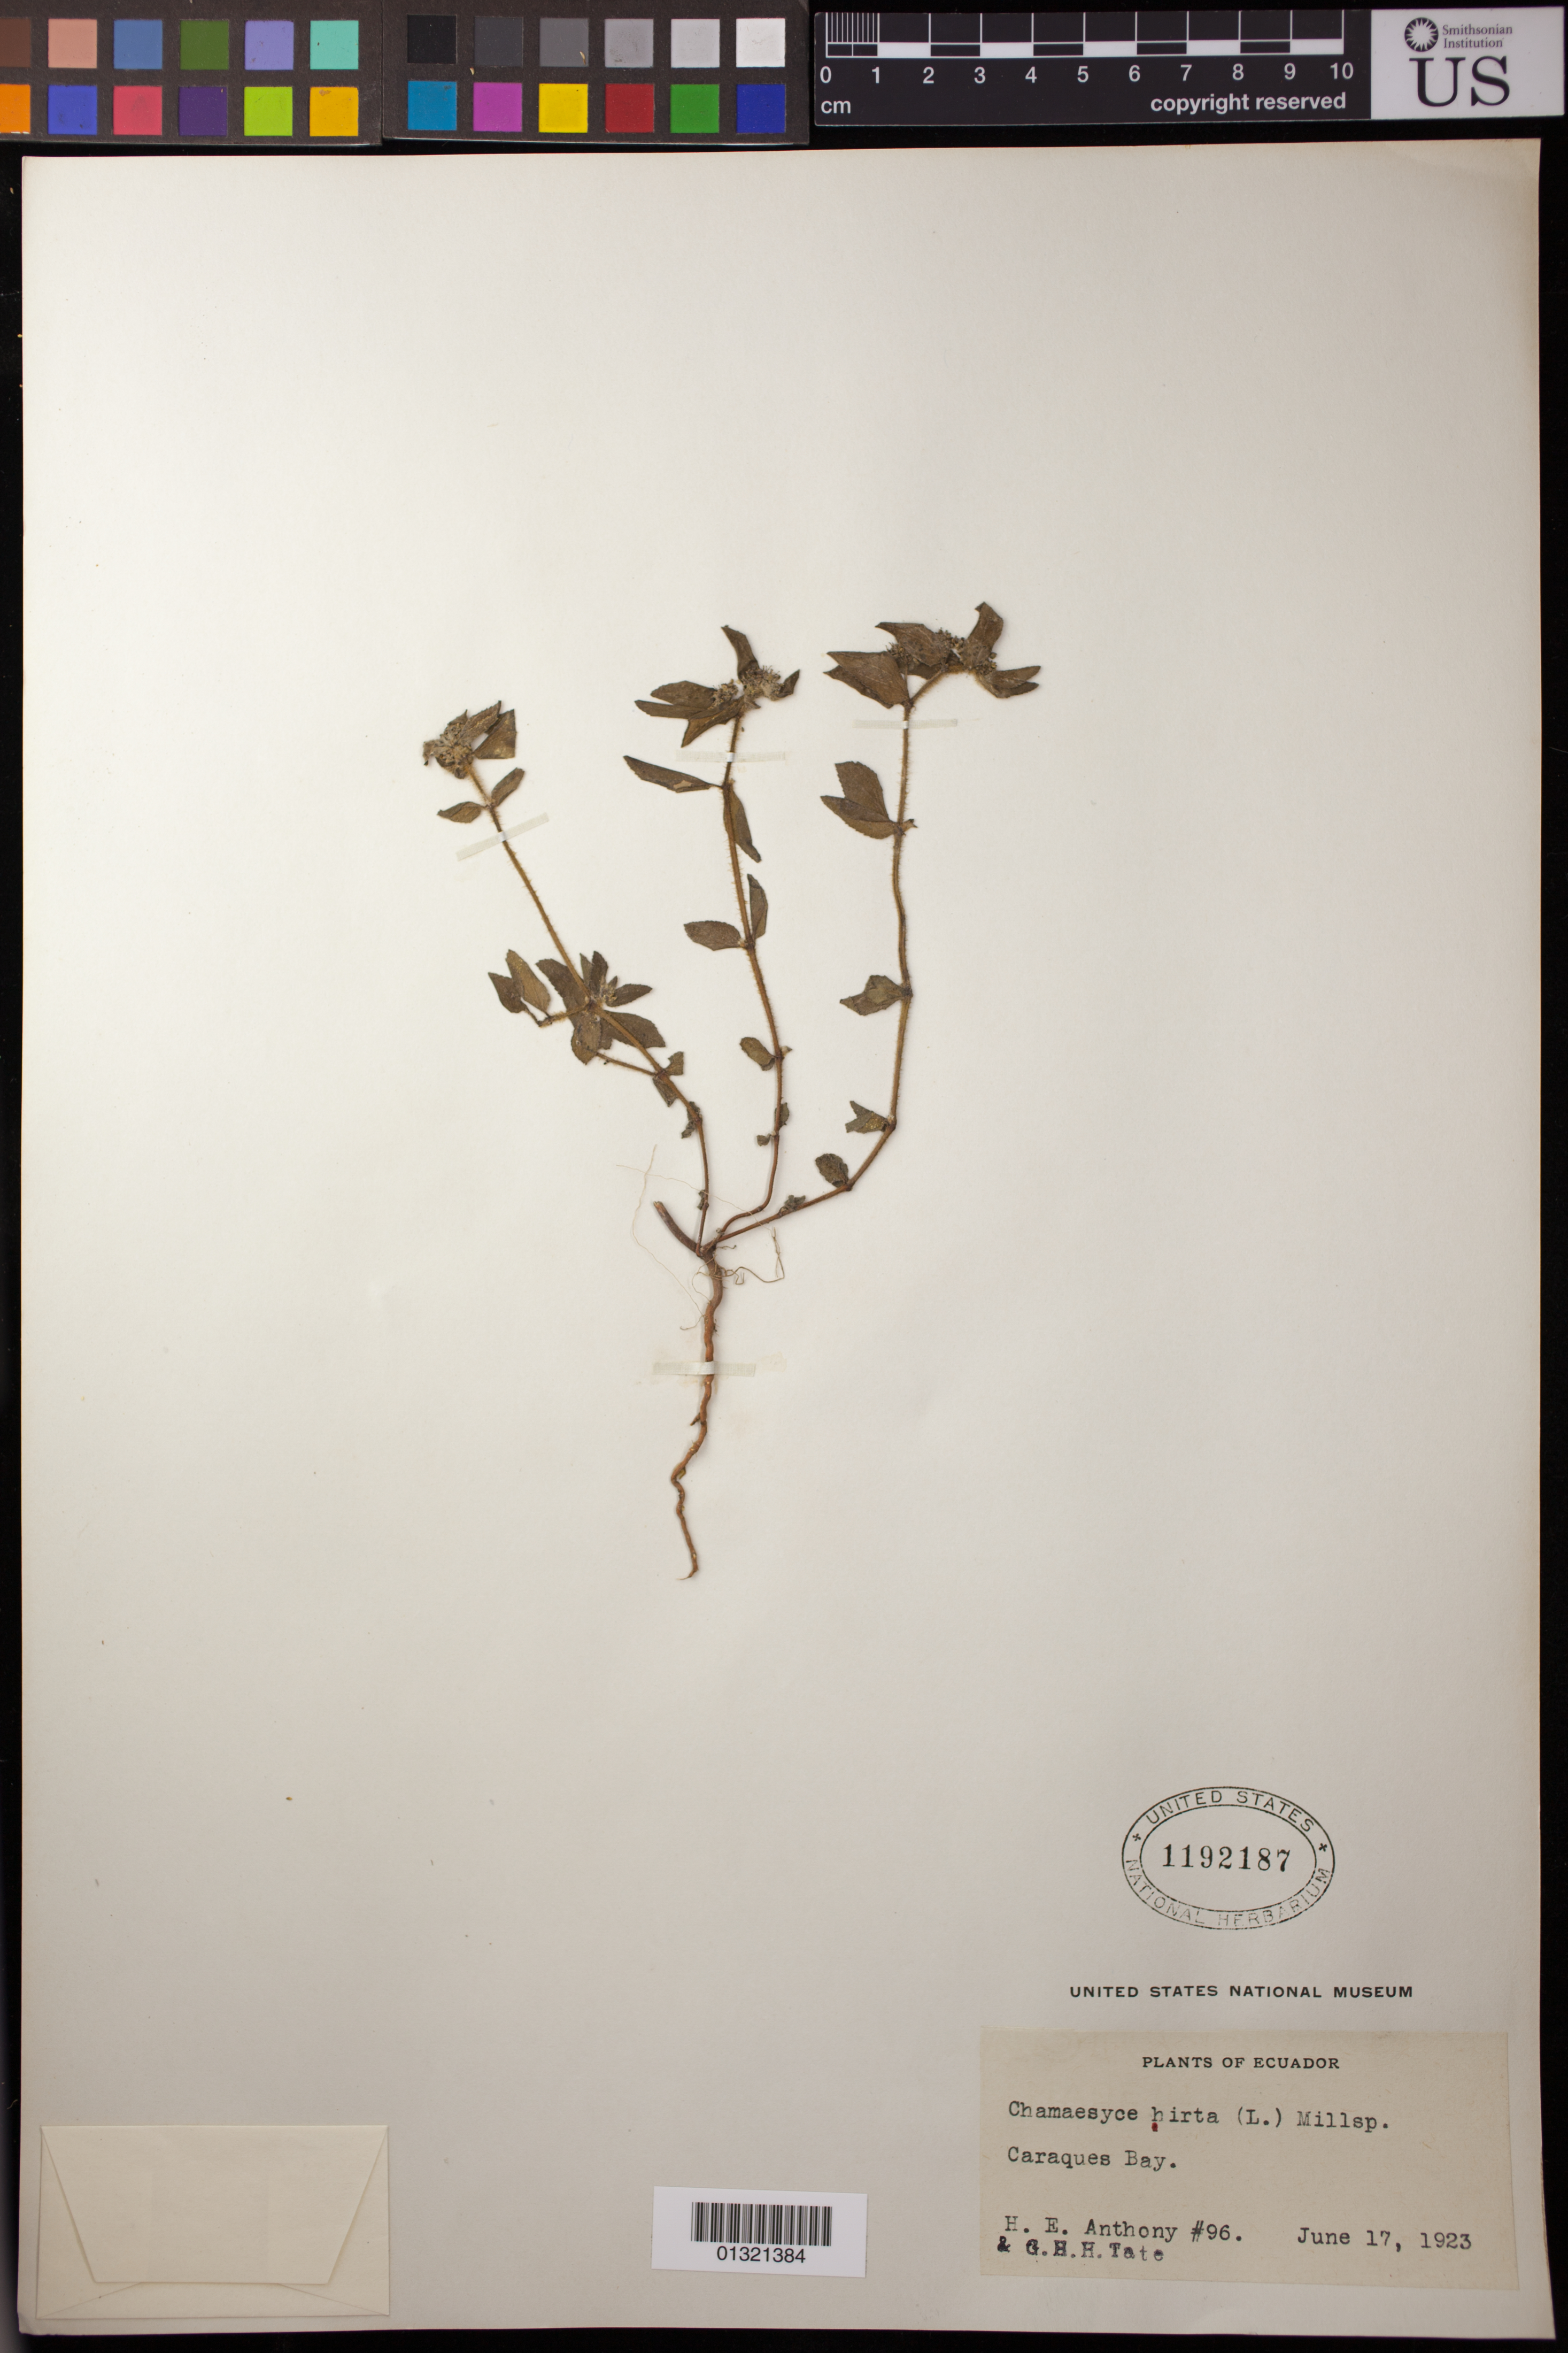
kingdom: Plantae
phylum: Tracheophyta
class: Magnoliopsida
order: Malpighiales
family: Euphorbiaceae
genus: Euphorbia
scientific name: Euphorbia hirta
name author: L.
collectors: H. E. Anthony & G. H. H.Tate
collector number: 96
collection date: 1923-06-17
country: Ecuador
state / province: Manabí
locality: Caraques Bay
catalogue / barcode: US 1192187